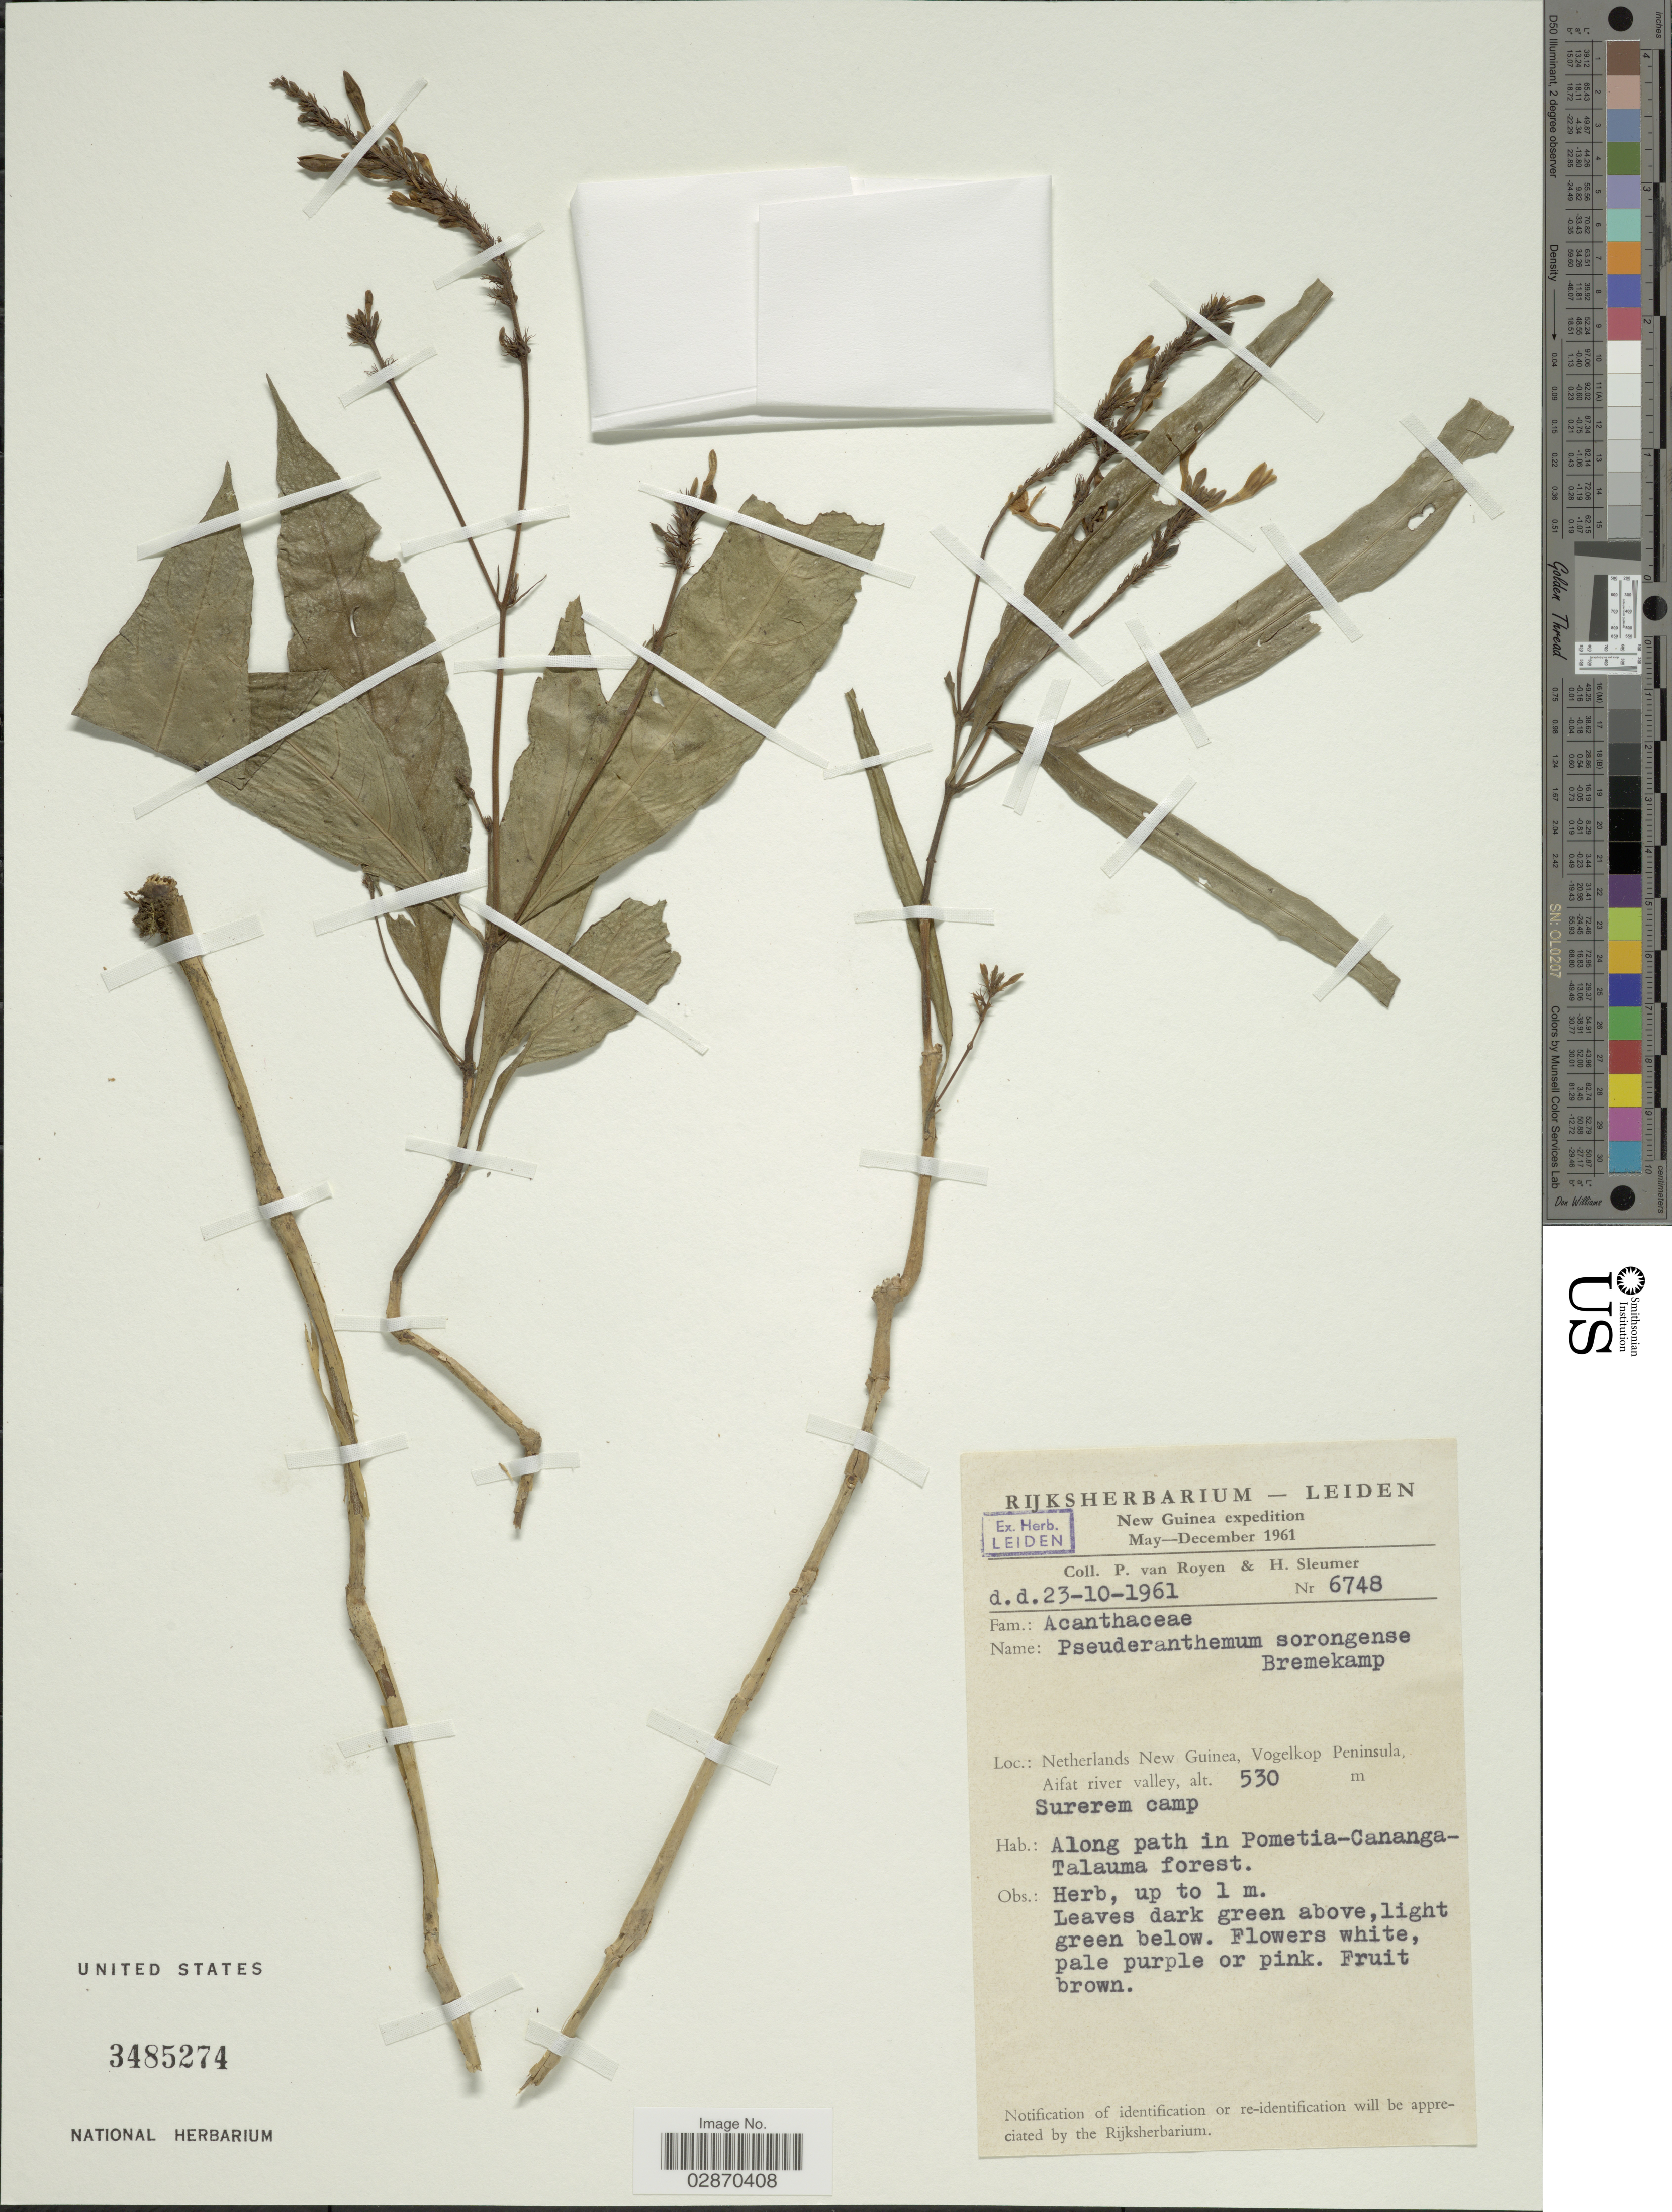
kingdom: Plantae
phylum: Tracheophyta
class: Magnoliopsida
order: Lamiales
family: Acanthaceae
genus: Pseuderanthemum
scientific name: Pseuderanthemum sorongense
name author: Bremek.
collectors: P. van Royen & H. O. Sleumer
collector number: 6748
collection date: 1961-10-23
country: Indonesia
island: New Guinea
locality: Netherlands New Guinea, Vogelkop Peninsula, Aifat river valley. Surerem camp. Along path in Pometia-Cananga-Talauma forest.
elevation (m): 530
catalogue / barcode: US 3485274